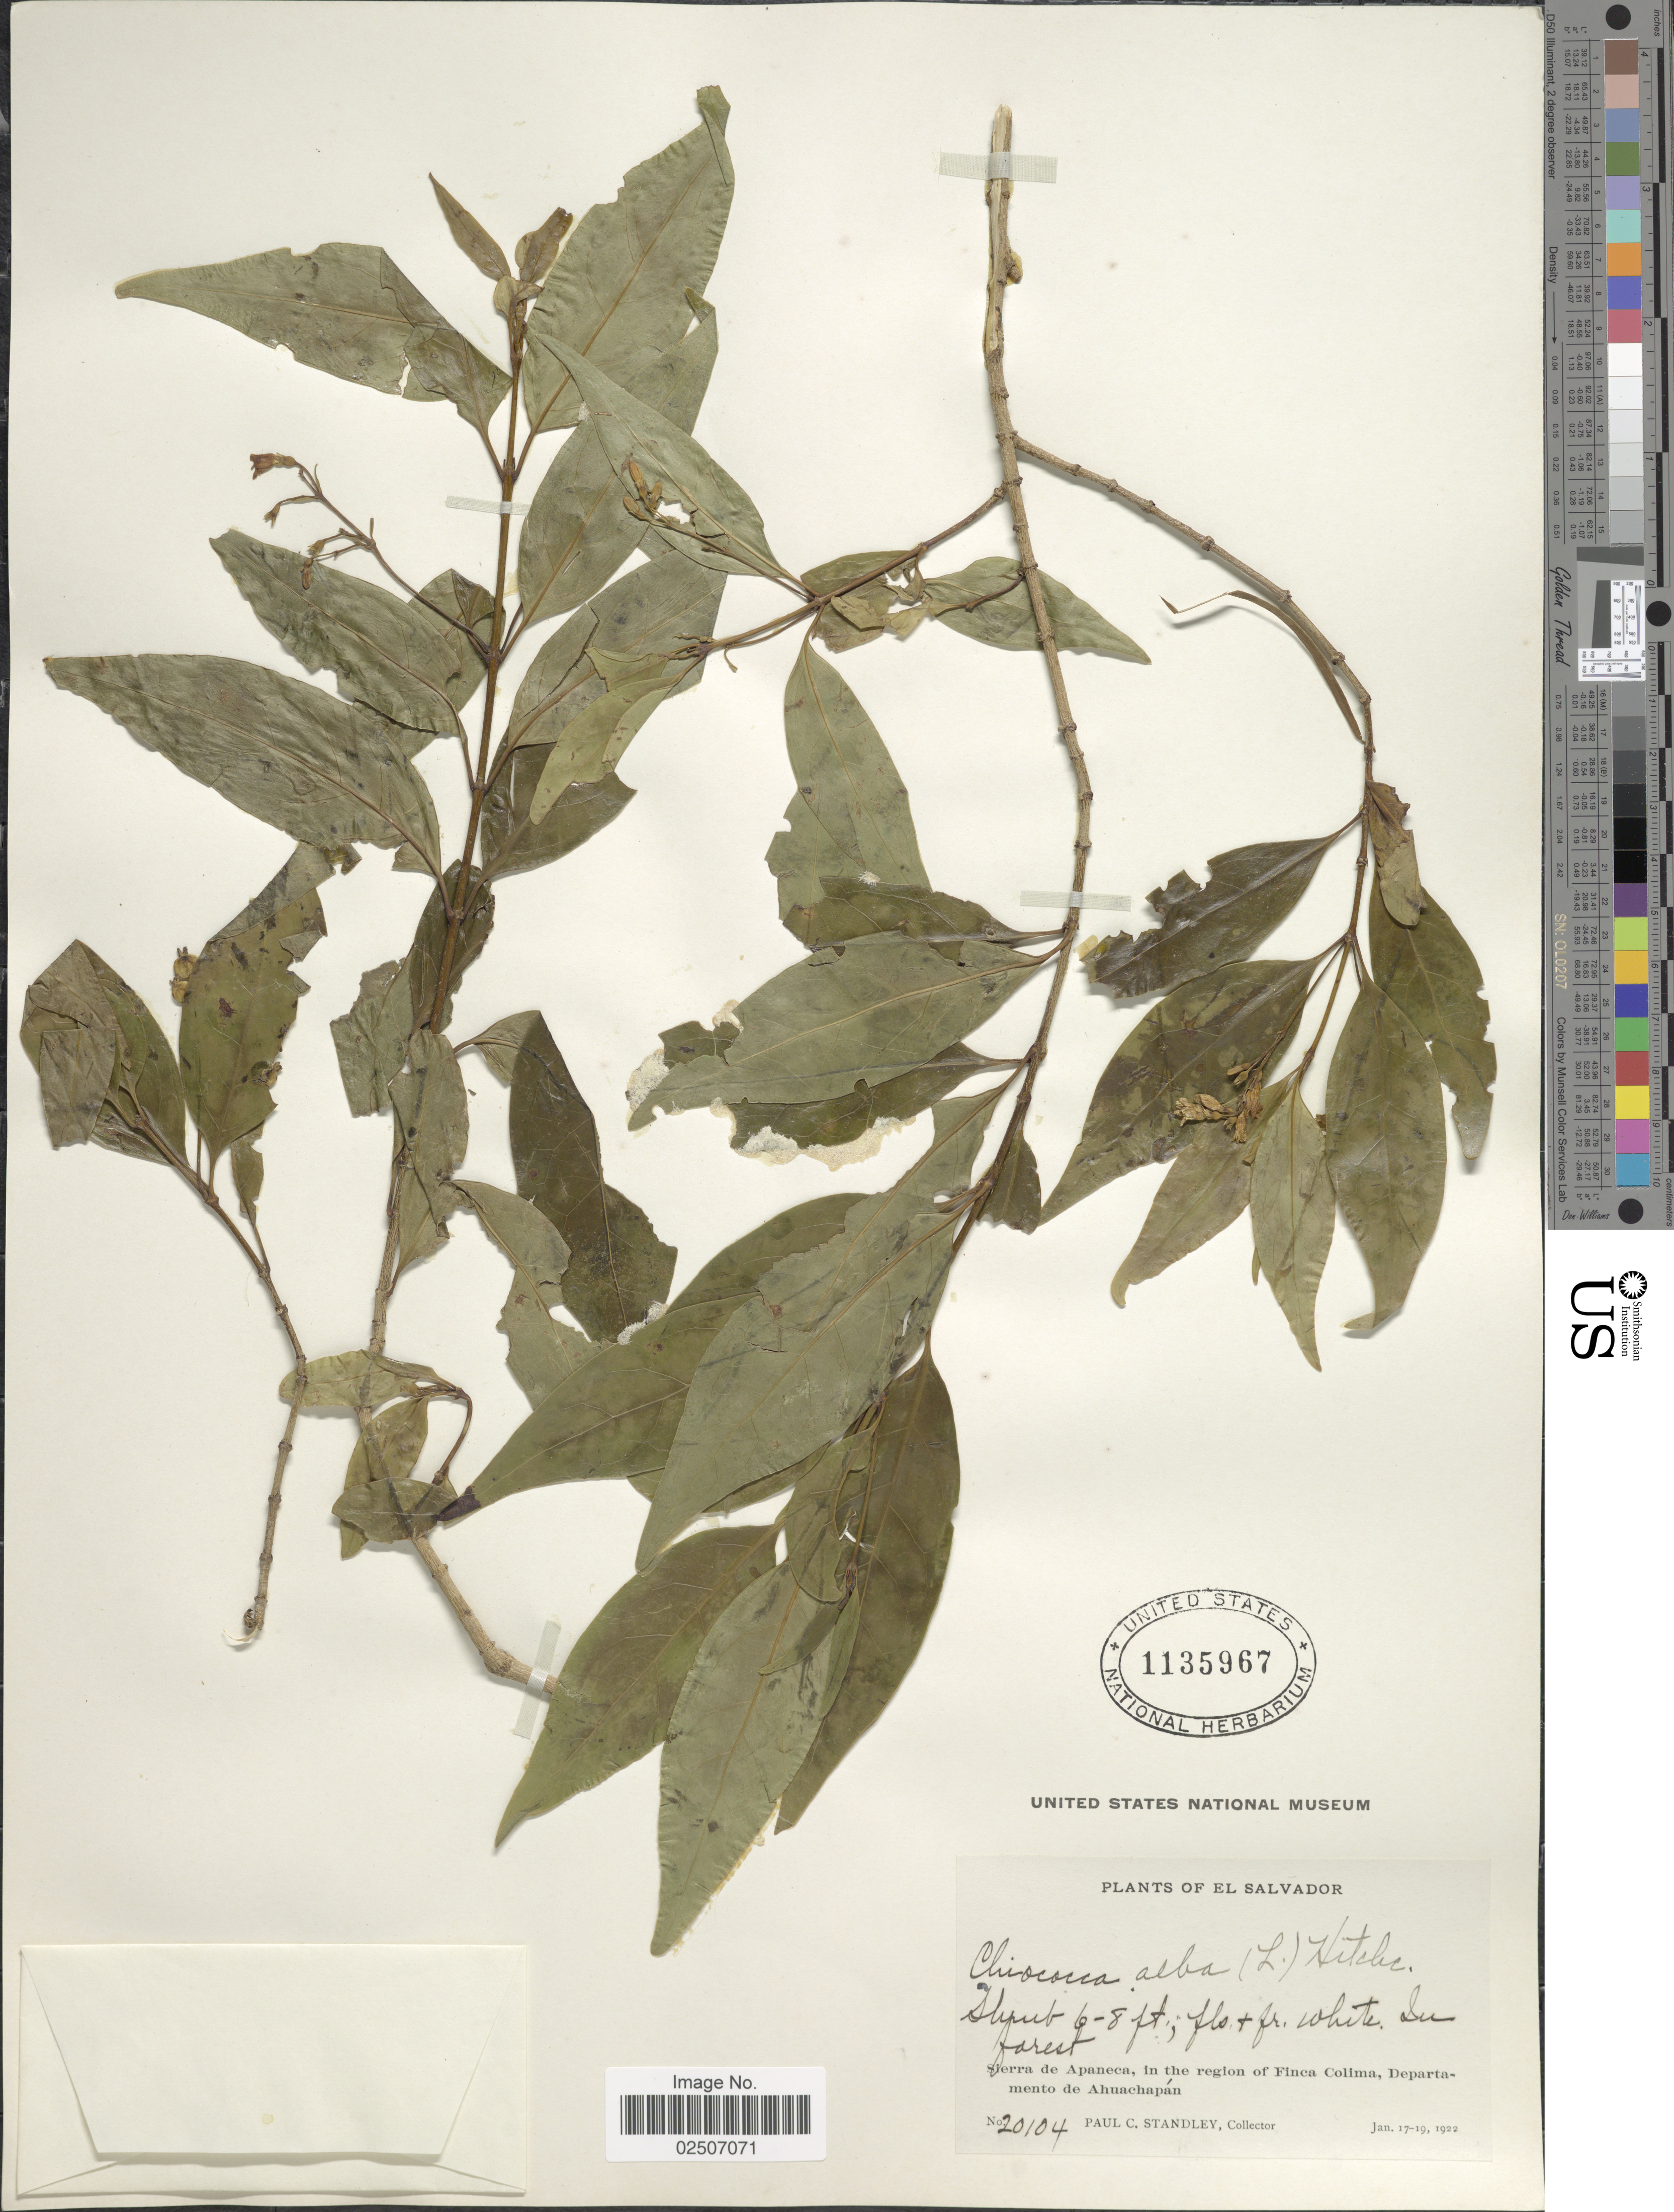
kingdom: Plantae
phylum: Tracheophyta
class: Magnoliopsida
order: Gentianales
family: Rubiaceae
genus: Chiococca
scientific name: Chiococca alba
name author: (L.) Hitchc.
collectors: P. C. Standley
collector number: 20104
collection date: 1922-01-17/1922-01-19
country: El Salvador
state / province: Ahuachapan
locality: Sierra de Apaneca, in the region of Finca Colima, Departamento de Ahuachapan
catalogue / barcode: US 1135967